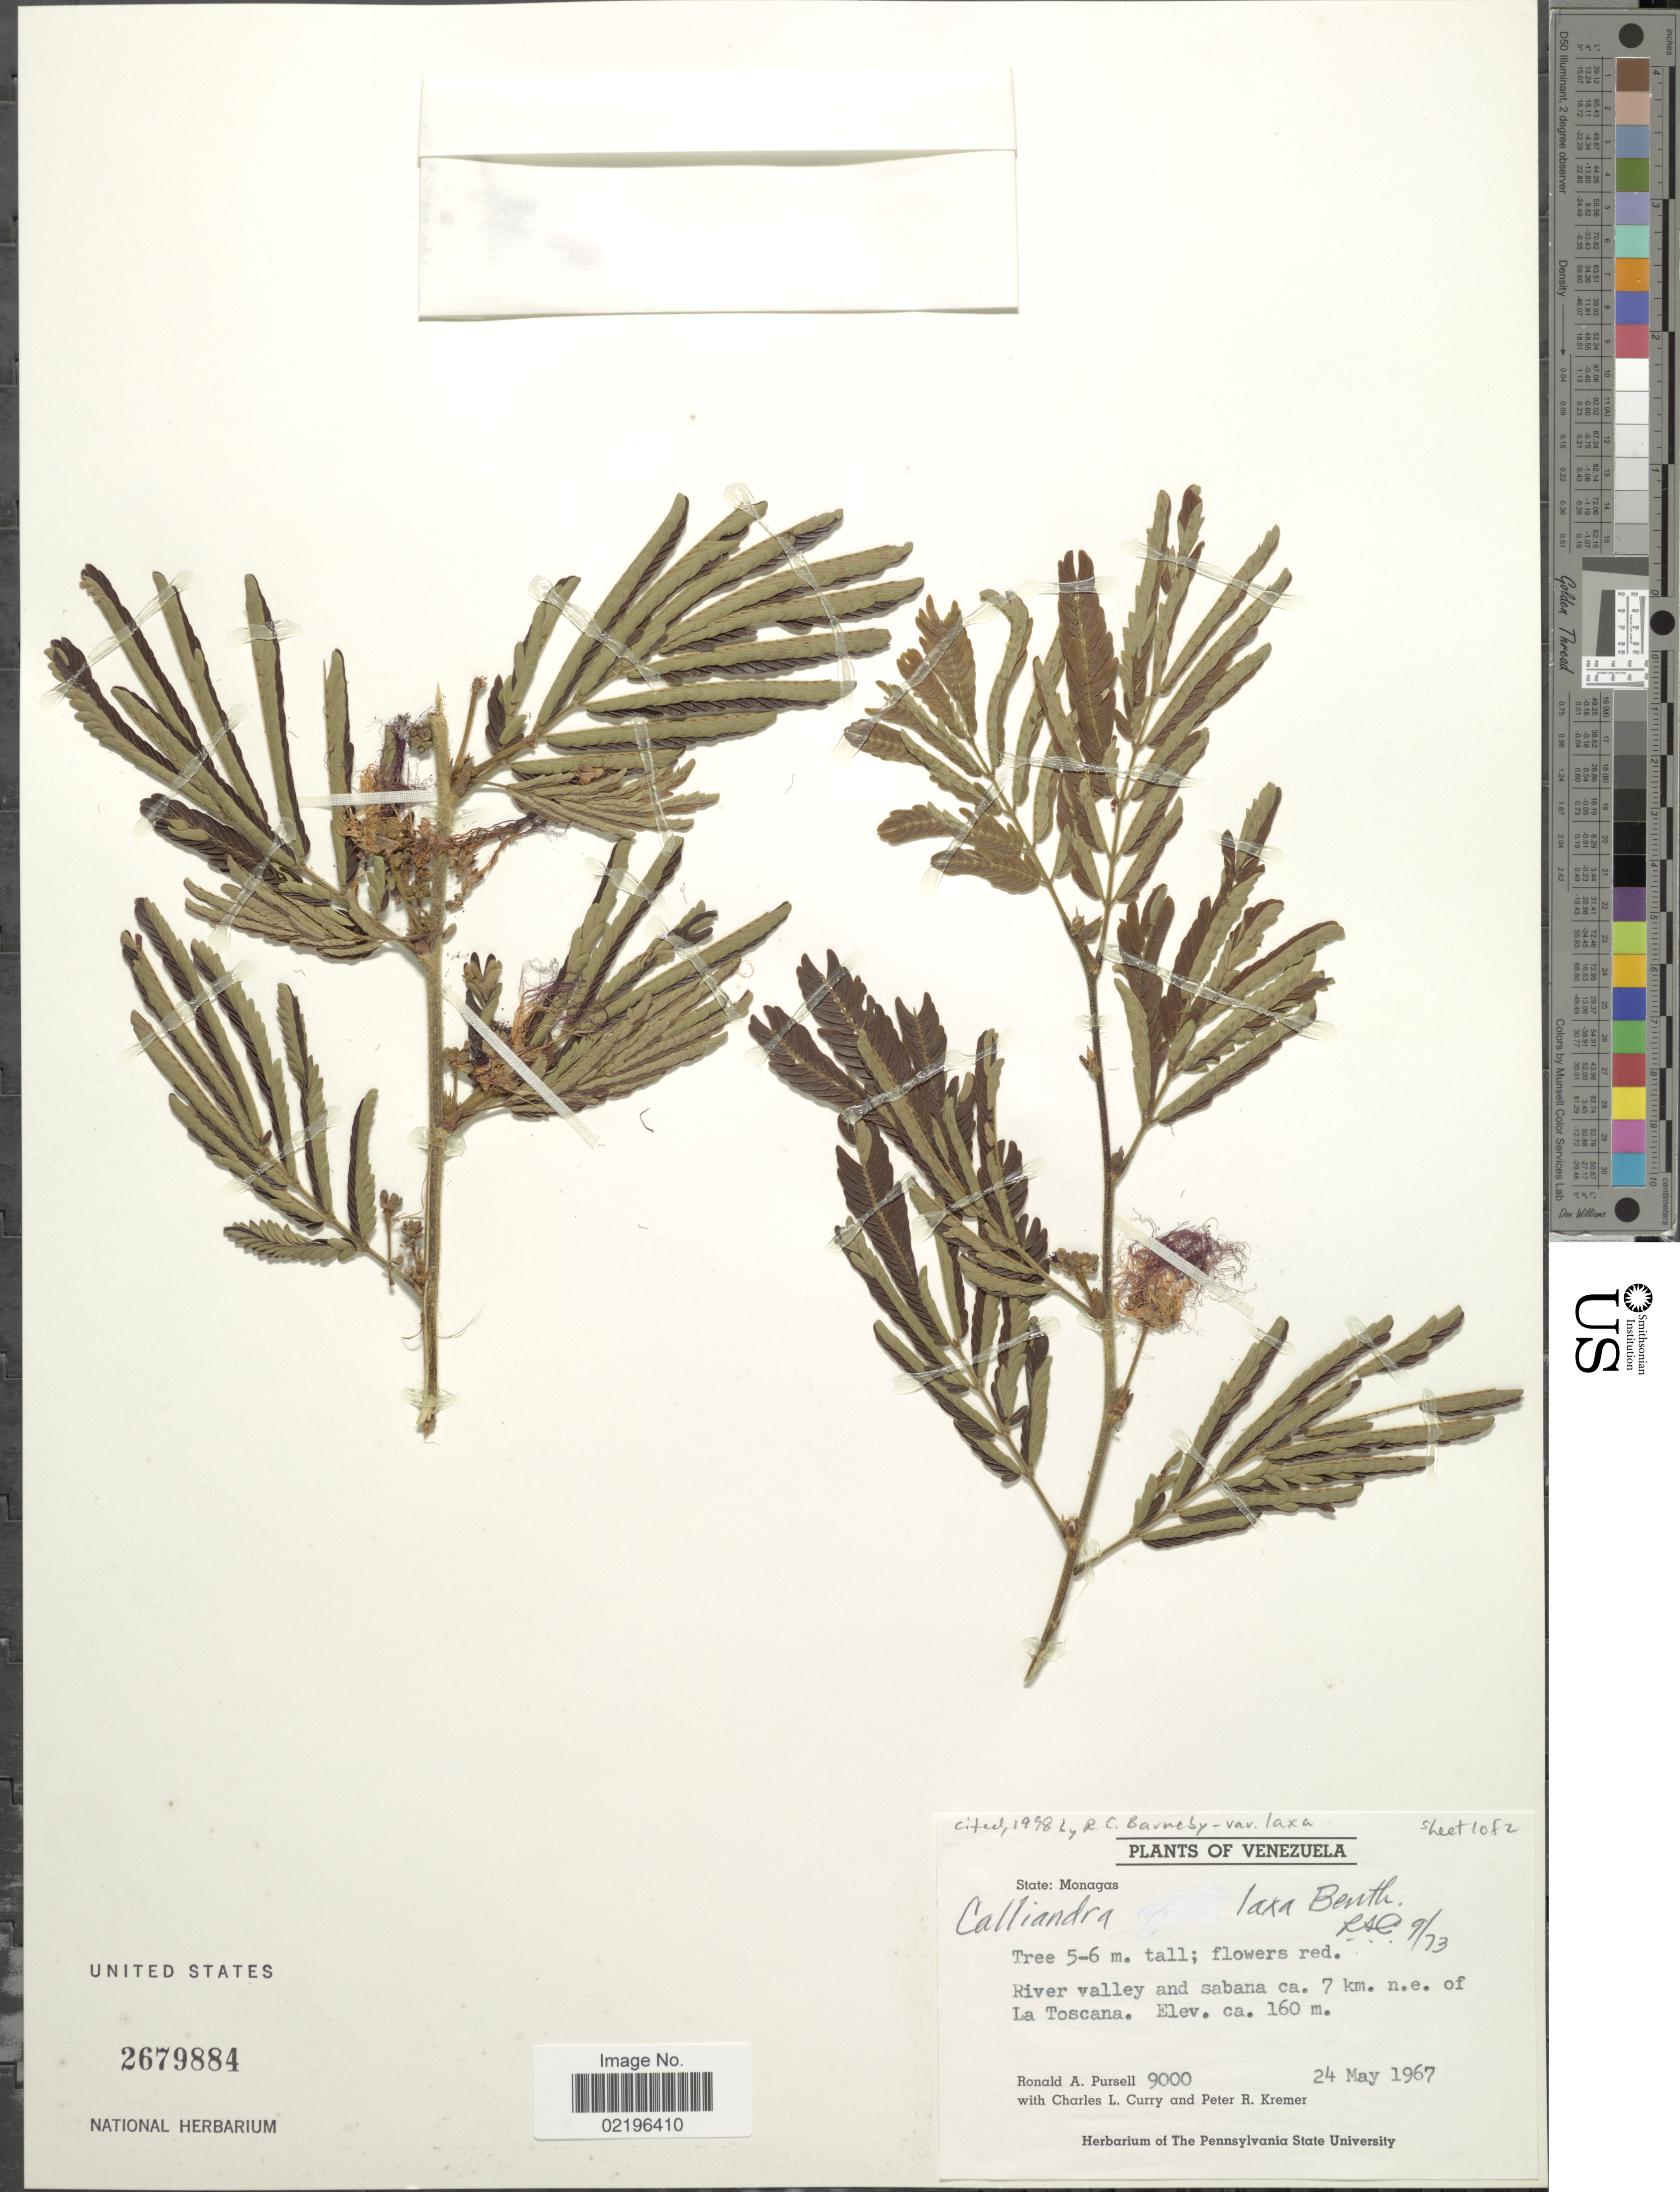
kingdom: Plantae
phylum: Tracheophyta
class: Magnoliopsida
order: Fabales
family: Fabaceae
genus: Calliandra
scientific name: Calliandra laxa var. laxa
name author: (Willd.) Benth.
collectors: R. A. Pursell, C. L. Curry & P. Kremer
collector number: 9000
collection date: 1967-05-24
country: Venezuela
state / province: Monagas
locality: River valley and sabana ca. 7 km. n. e. of La Toscana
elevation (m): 160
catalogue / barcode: US 2679884